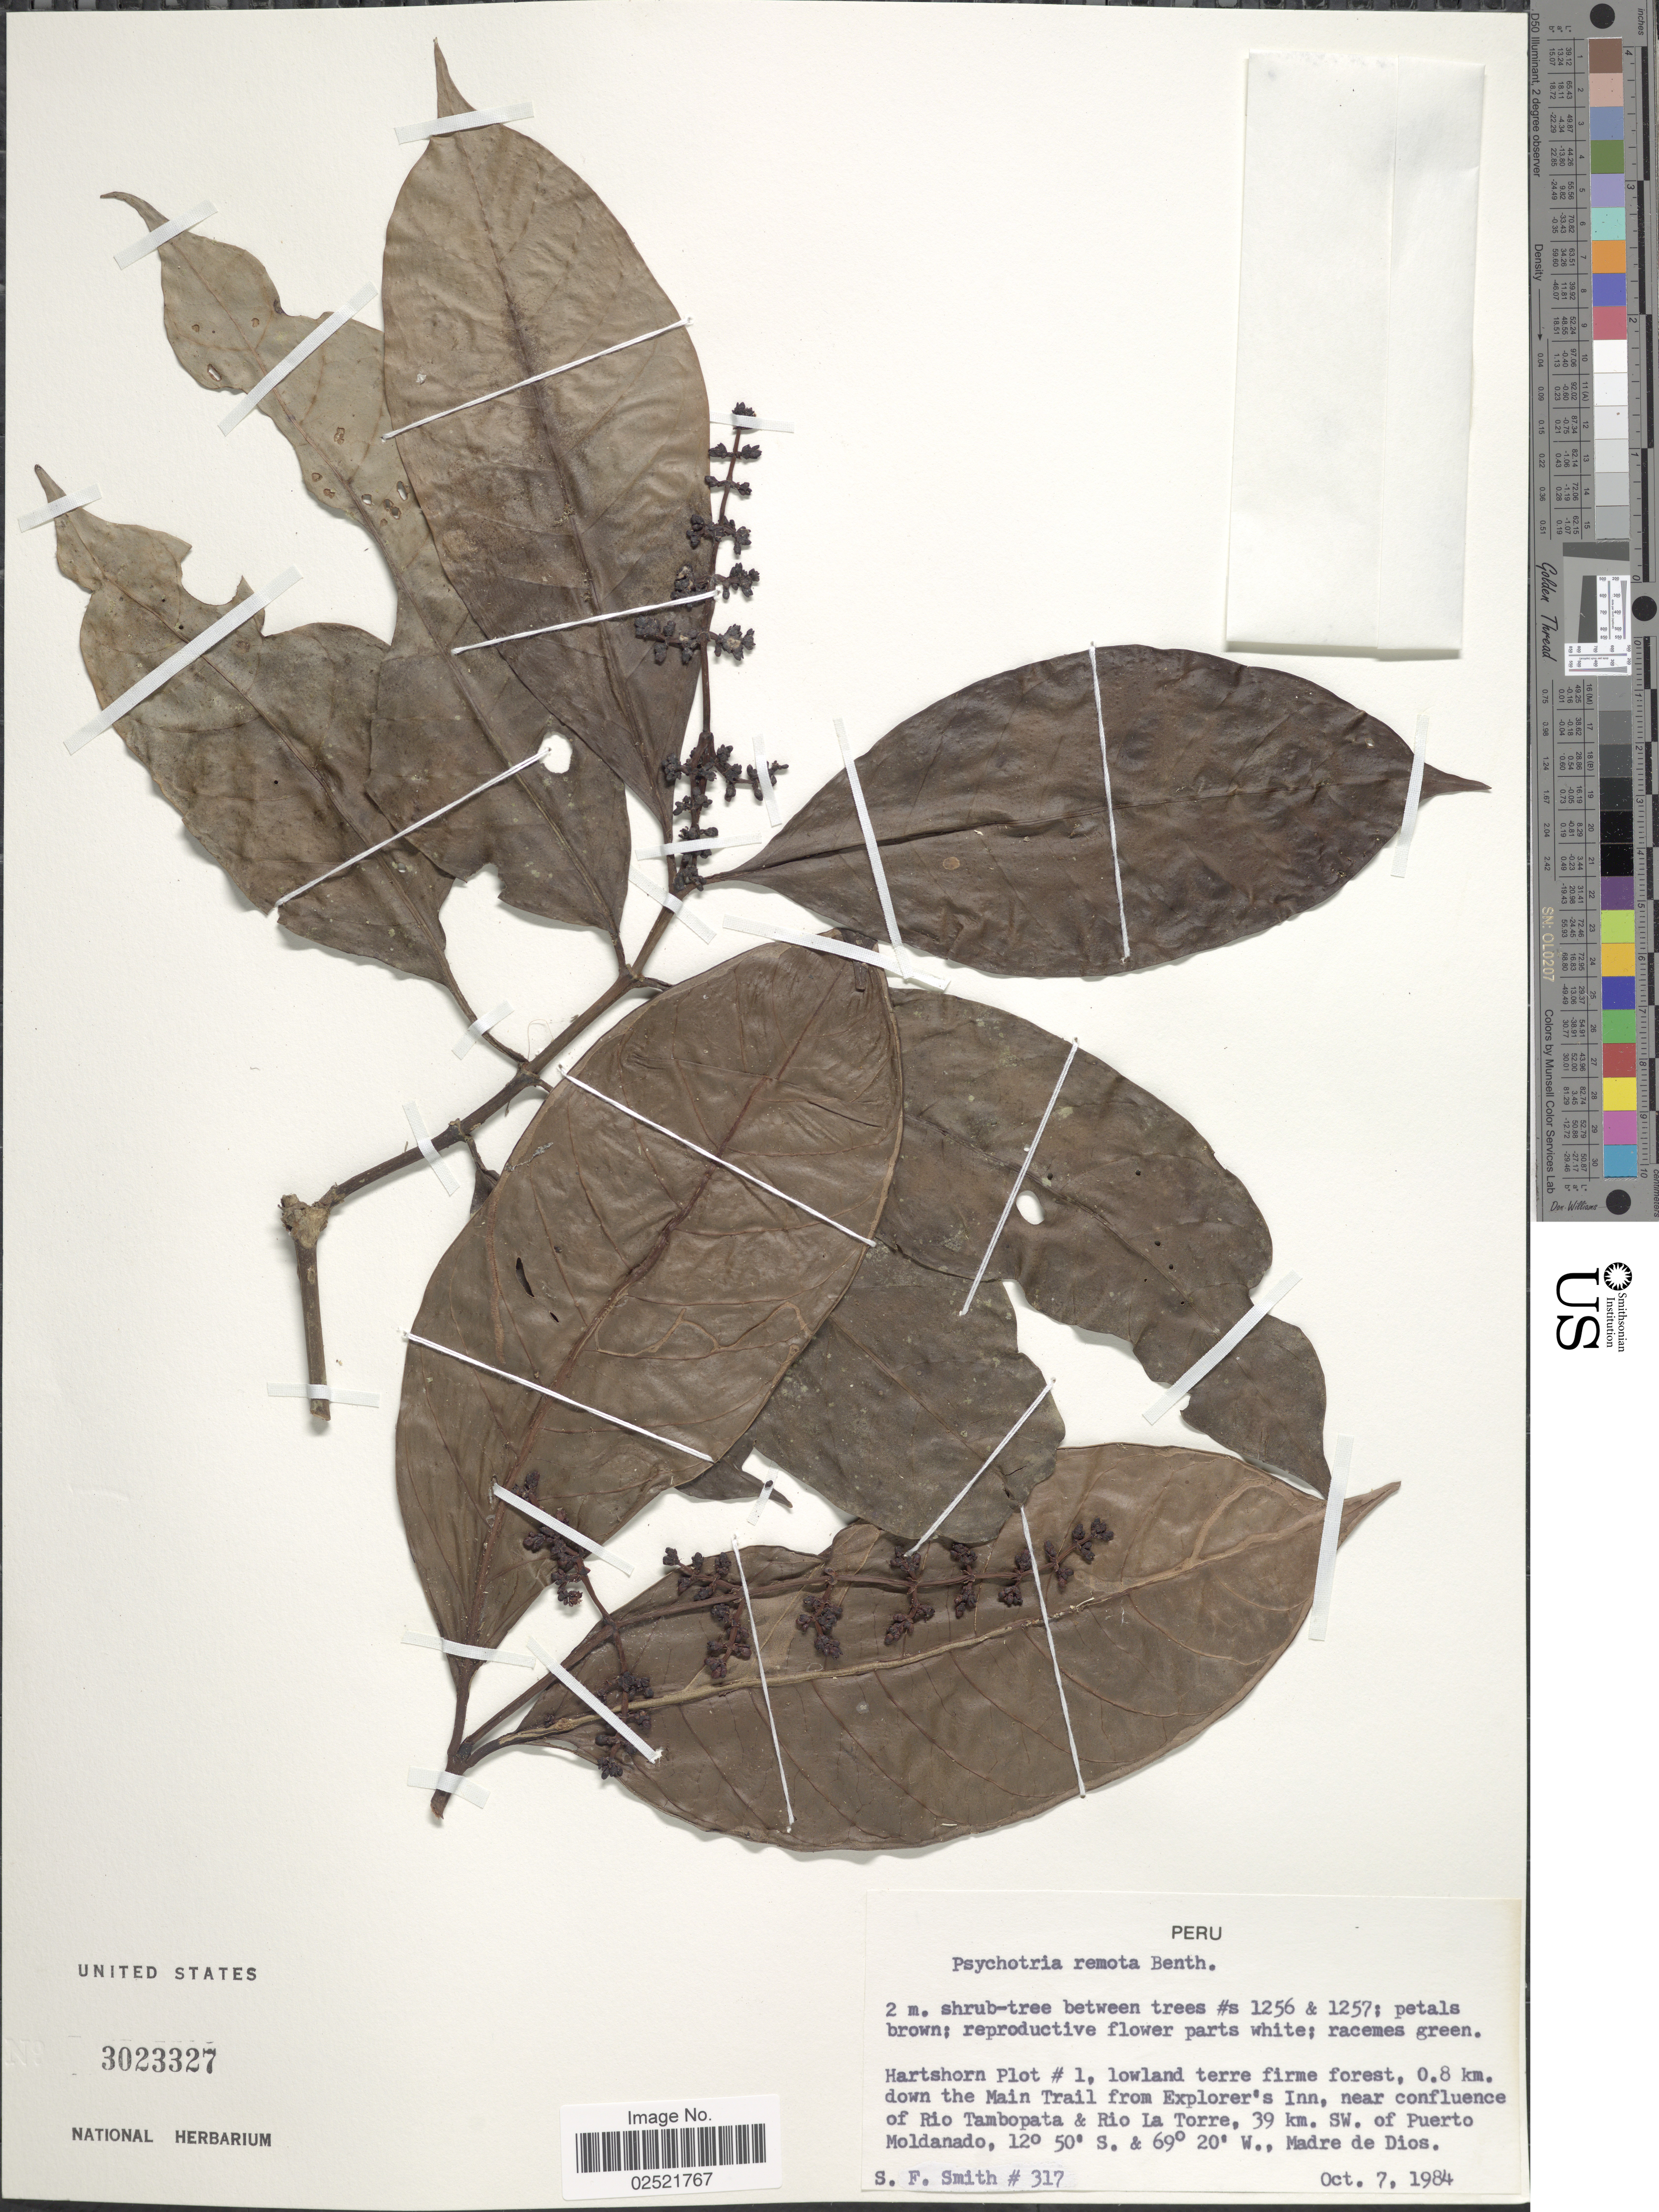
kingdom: Plantae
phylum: Tracheophyta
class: Magnoliopsida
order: Gentianales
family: Rubiaceae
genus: Psychotria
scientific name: Psychotria remota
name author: Benth.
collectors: S.F. Smith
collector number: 317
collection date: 1984-10-07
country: Peru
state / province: Madre de Dios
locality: Hartshorn Plot #1, 0.8 km down the Main Trail from Explorer's Inn, near confluence of Rio Tambopata & Rio La Torre, 39 km SW of Puerto Moldanado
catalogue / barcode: US 3023327